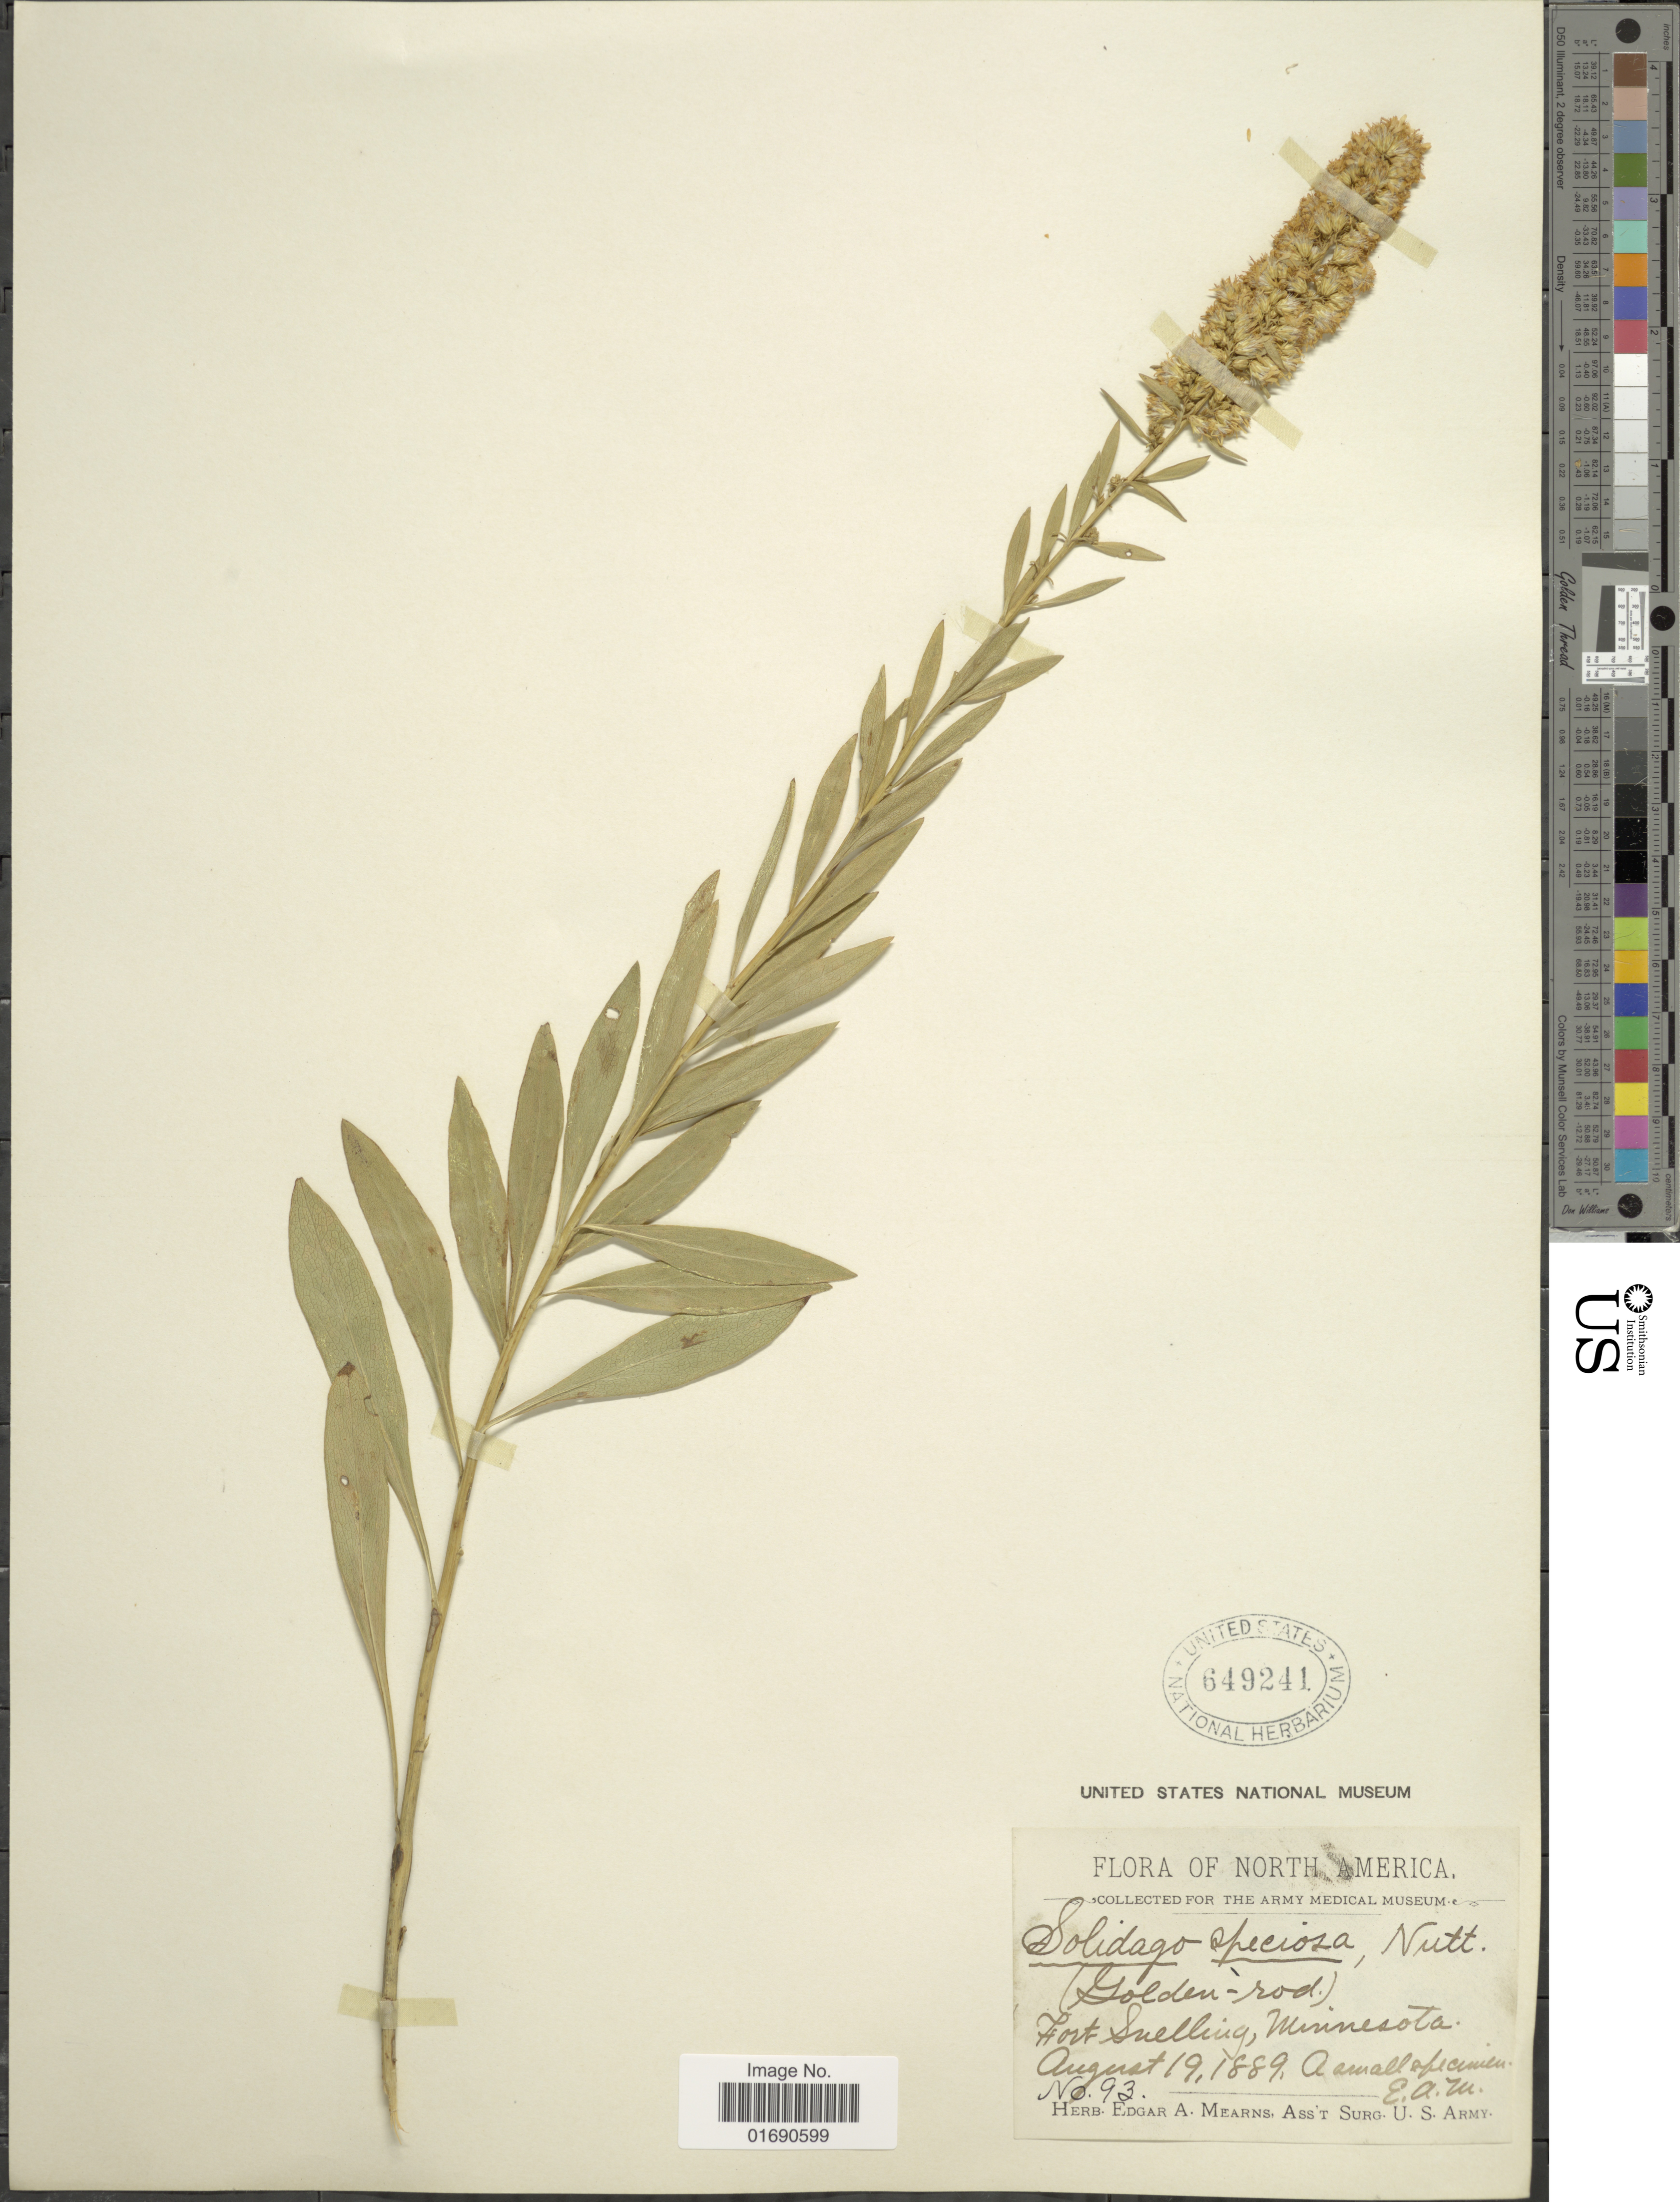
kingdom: Plantae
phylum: Tracheophyta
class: Magnoliopsida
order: Asterales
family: Asteraceae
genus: Solidago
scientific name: Solidago speciosa var. angustata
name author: Torr. & A. Gray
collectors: E. A. Mearns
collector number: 93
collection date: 1889-08-19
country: United States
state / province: Minnesota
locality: Fort Snelling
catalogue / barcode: US 649241